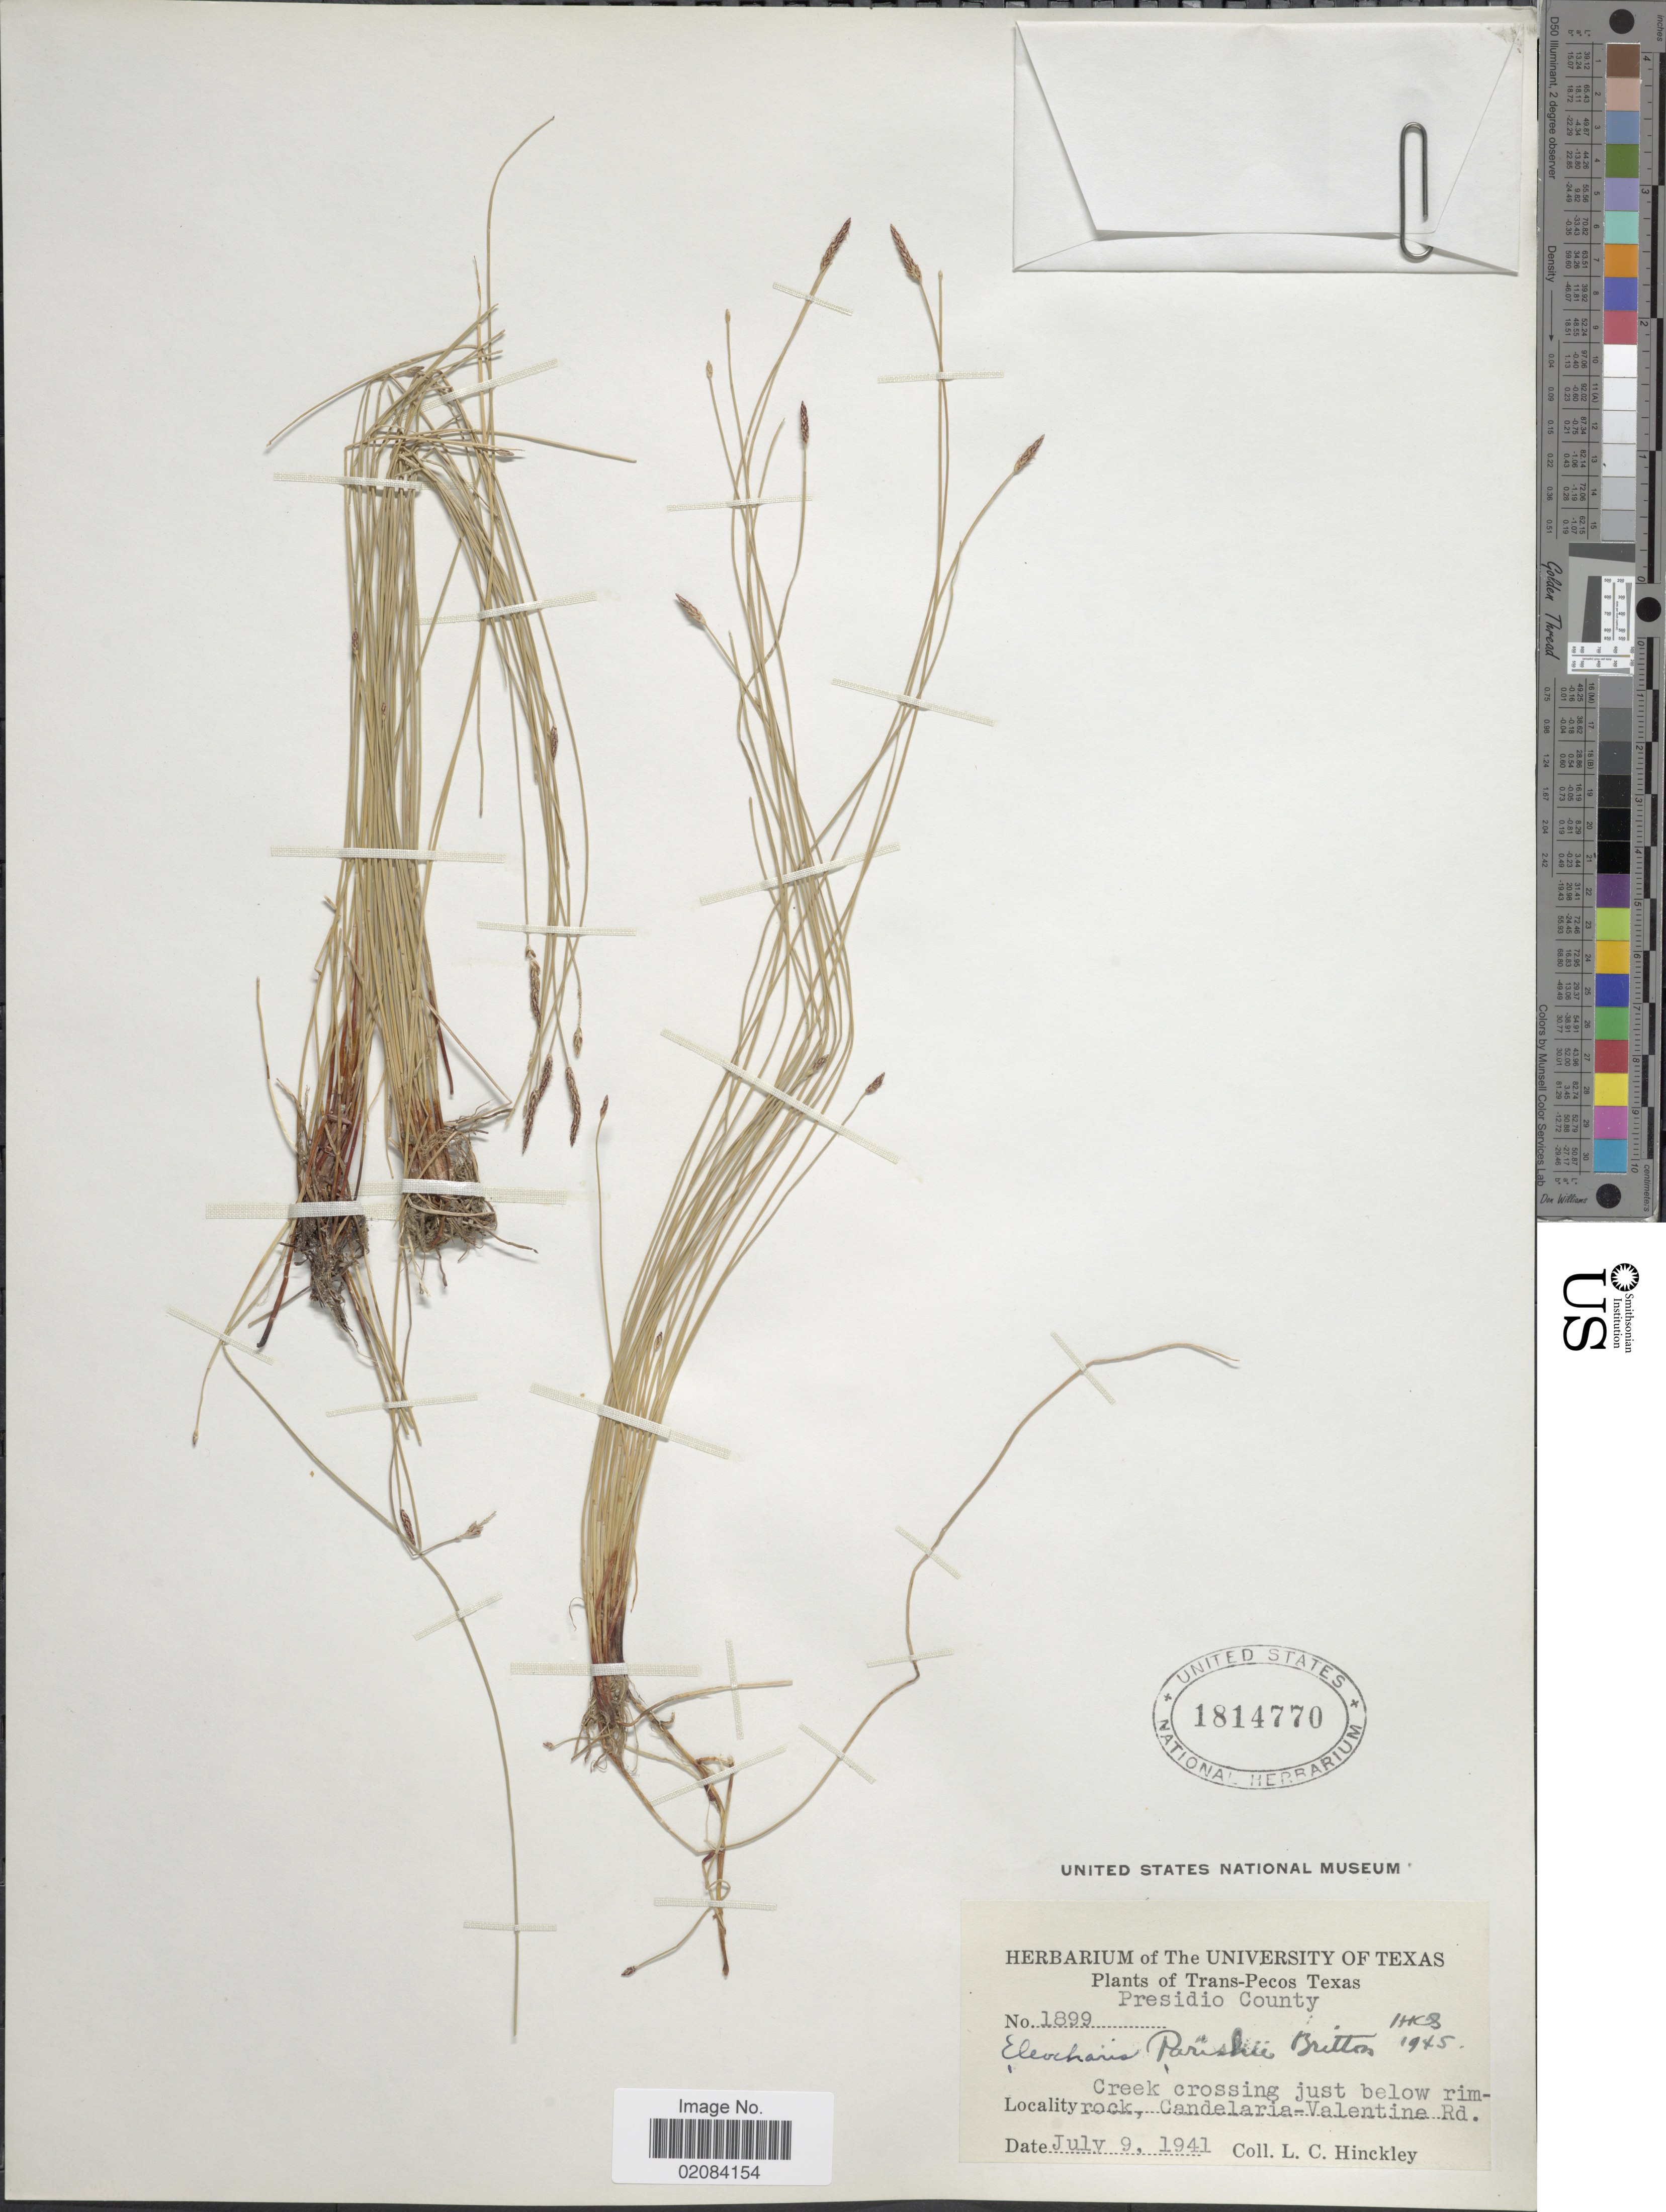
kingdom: Plantae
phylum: Tracheophyta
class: Liliopsida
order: Poales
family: Cyperaceae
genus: Eleocharis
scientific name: Eleocharis parishii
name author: Britton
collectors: L. Hinckley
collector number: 1899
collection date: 1941-07-09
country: United States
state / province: Texas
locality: Trans-Pecos Texas, Presidio County. Creek crossing just below rimrock Candelaria-Valentine Rd.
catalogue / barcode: US 1814770